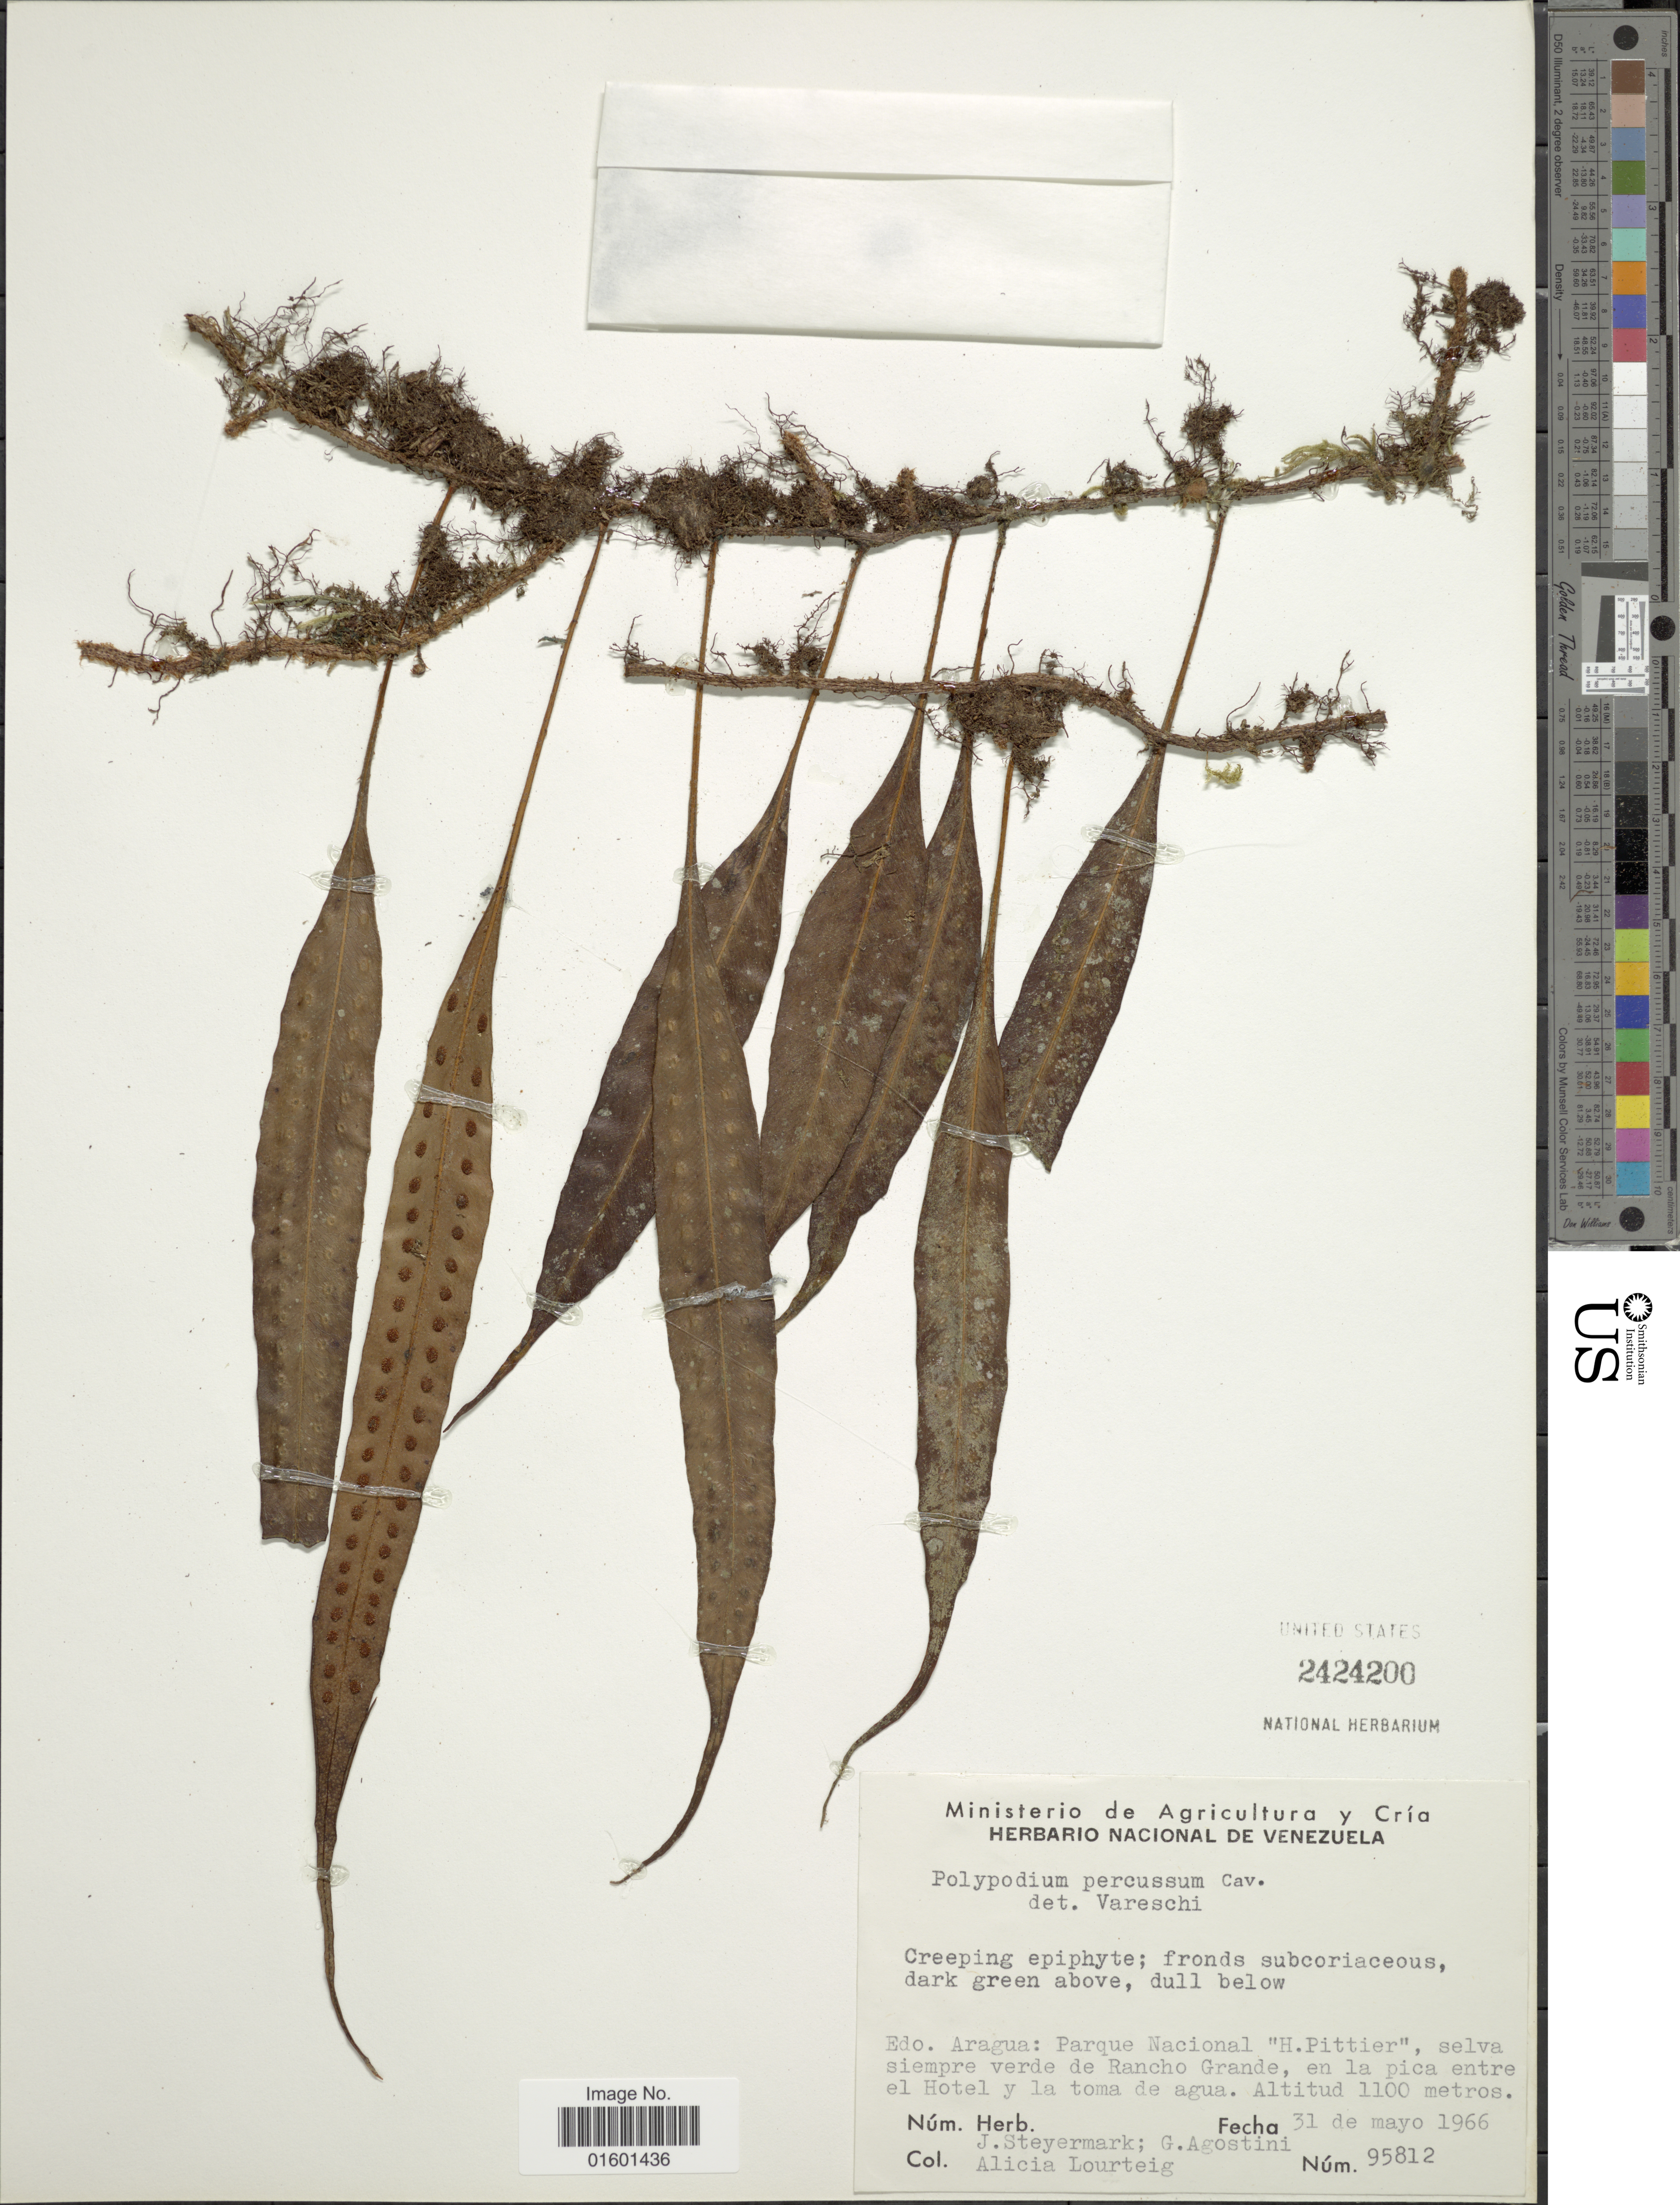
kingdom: Plantae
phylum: Tracheophyta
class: Polypodiopsida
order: Polypodiales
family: Polypodiaceae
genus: Microgramma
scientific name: Microgramma percussa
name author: (Cav.) de la Sota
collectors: J. Steyermark, G. Agostini & A. Lourteig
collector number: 95812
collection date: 1966-05-31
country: Venezuela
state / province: Aragua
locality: Parque Nacional "H. Pittier", selva siempre verde de Rancho Grande, en la pica entre el Hotel y la toma de agua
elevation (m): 1100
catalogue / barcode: US 2424200